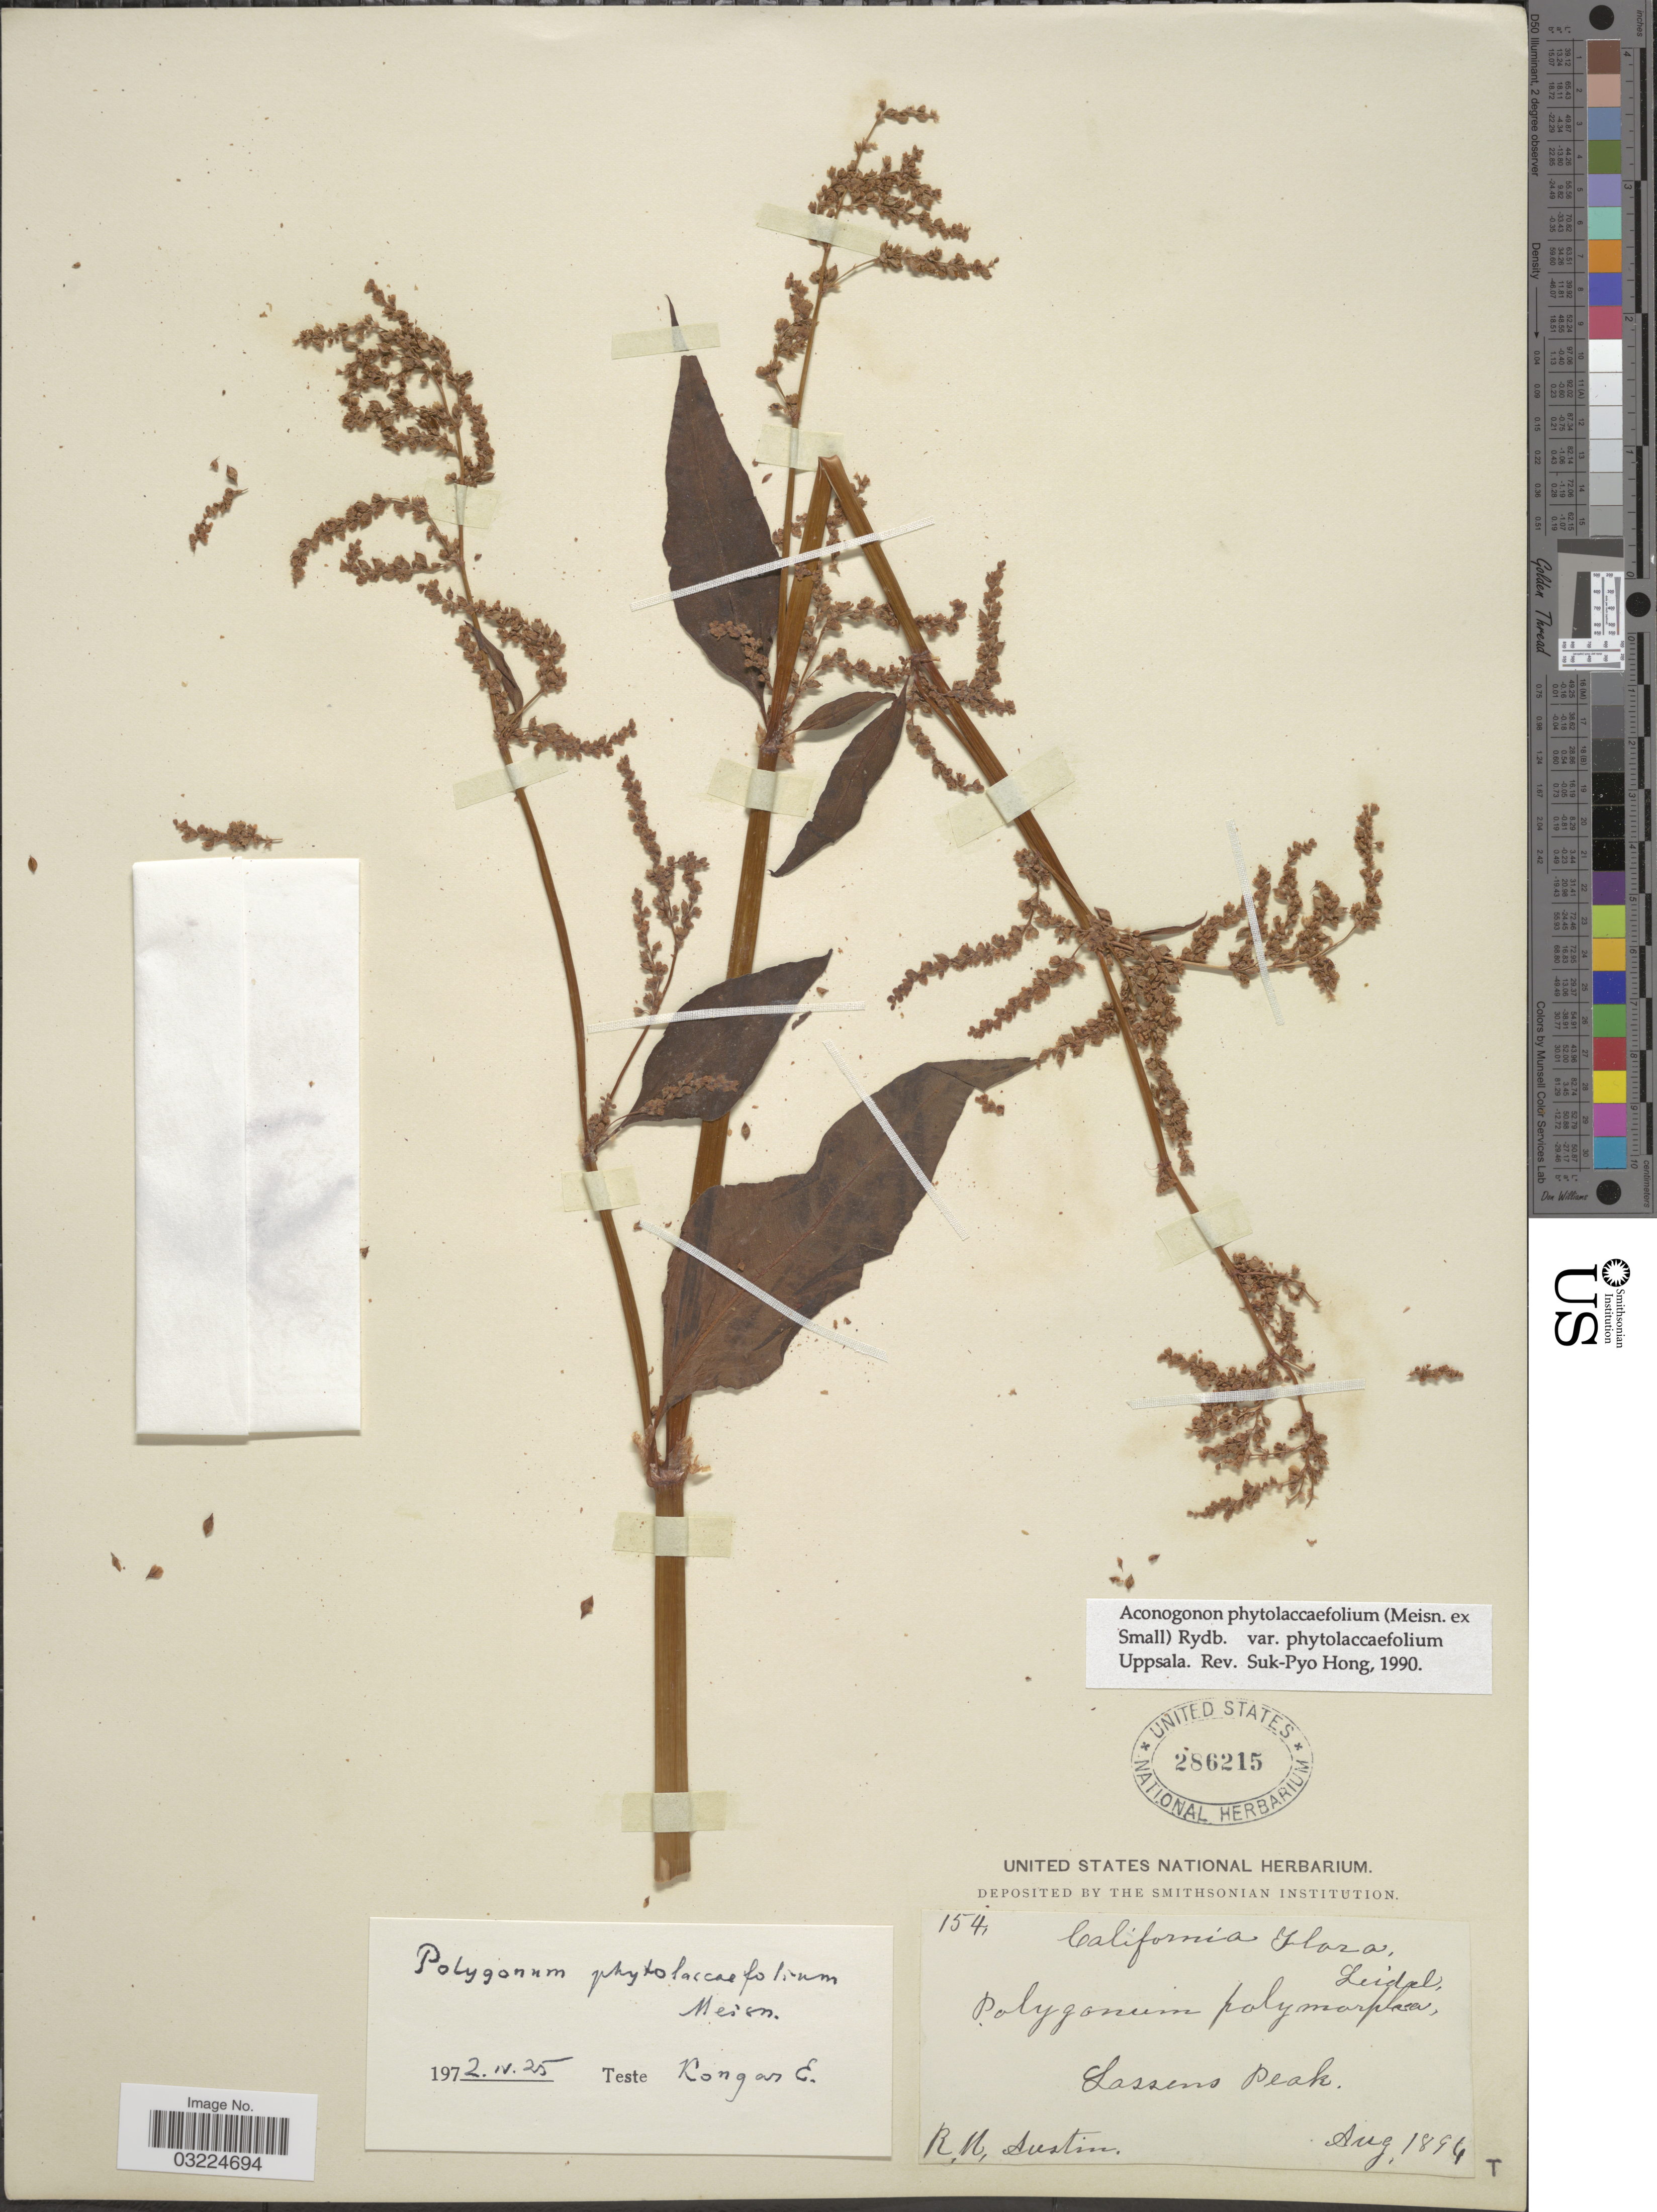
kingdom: Plantae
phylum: Tracheophyta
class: Magnoliopsida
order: Caryophyllales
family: Polygonaceae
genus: Koenigia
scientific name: Koenigia phytolaccifolia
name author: (Meisn. ex Small) T.M. Schust. & Reveal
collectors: R. Austin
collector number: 154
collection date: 1894-08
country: United States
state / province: California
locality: Lassens Peak.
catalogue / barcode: US 286215